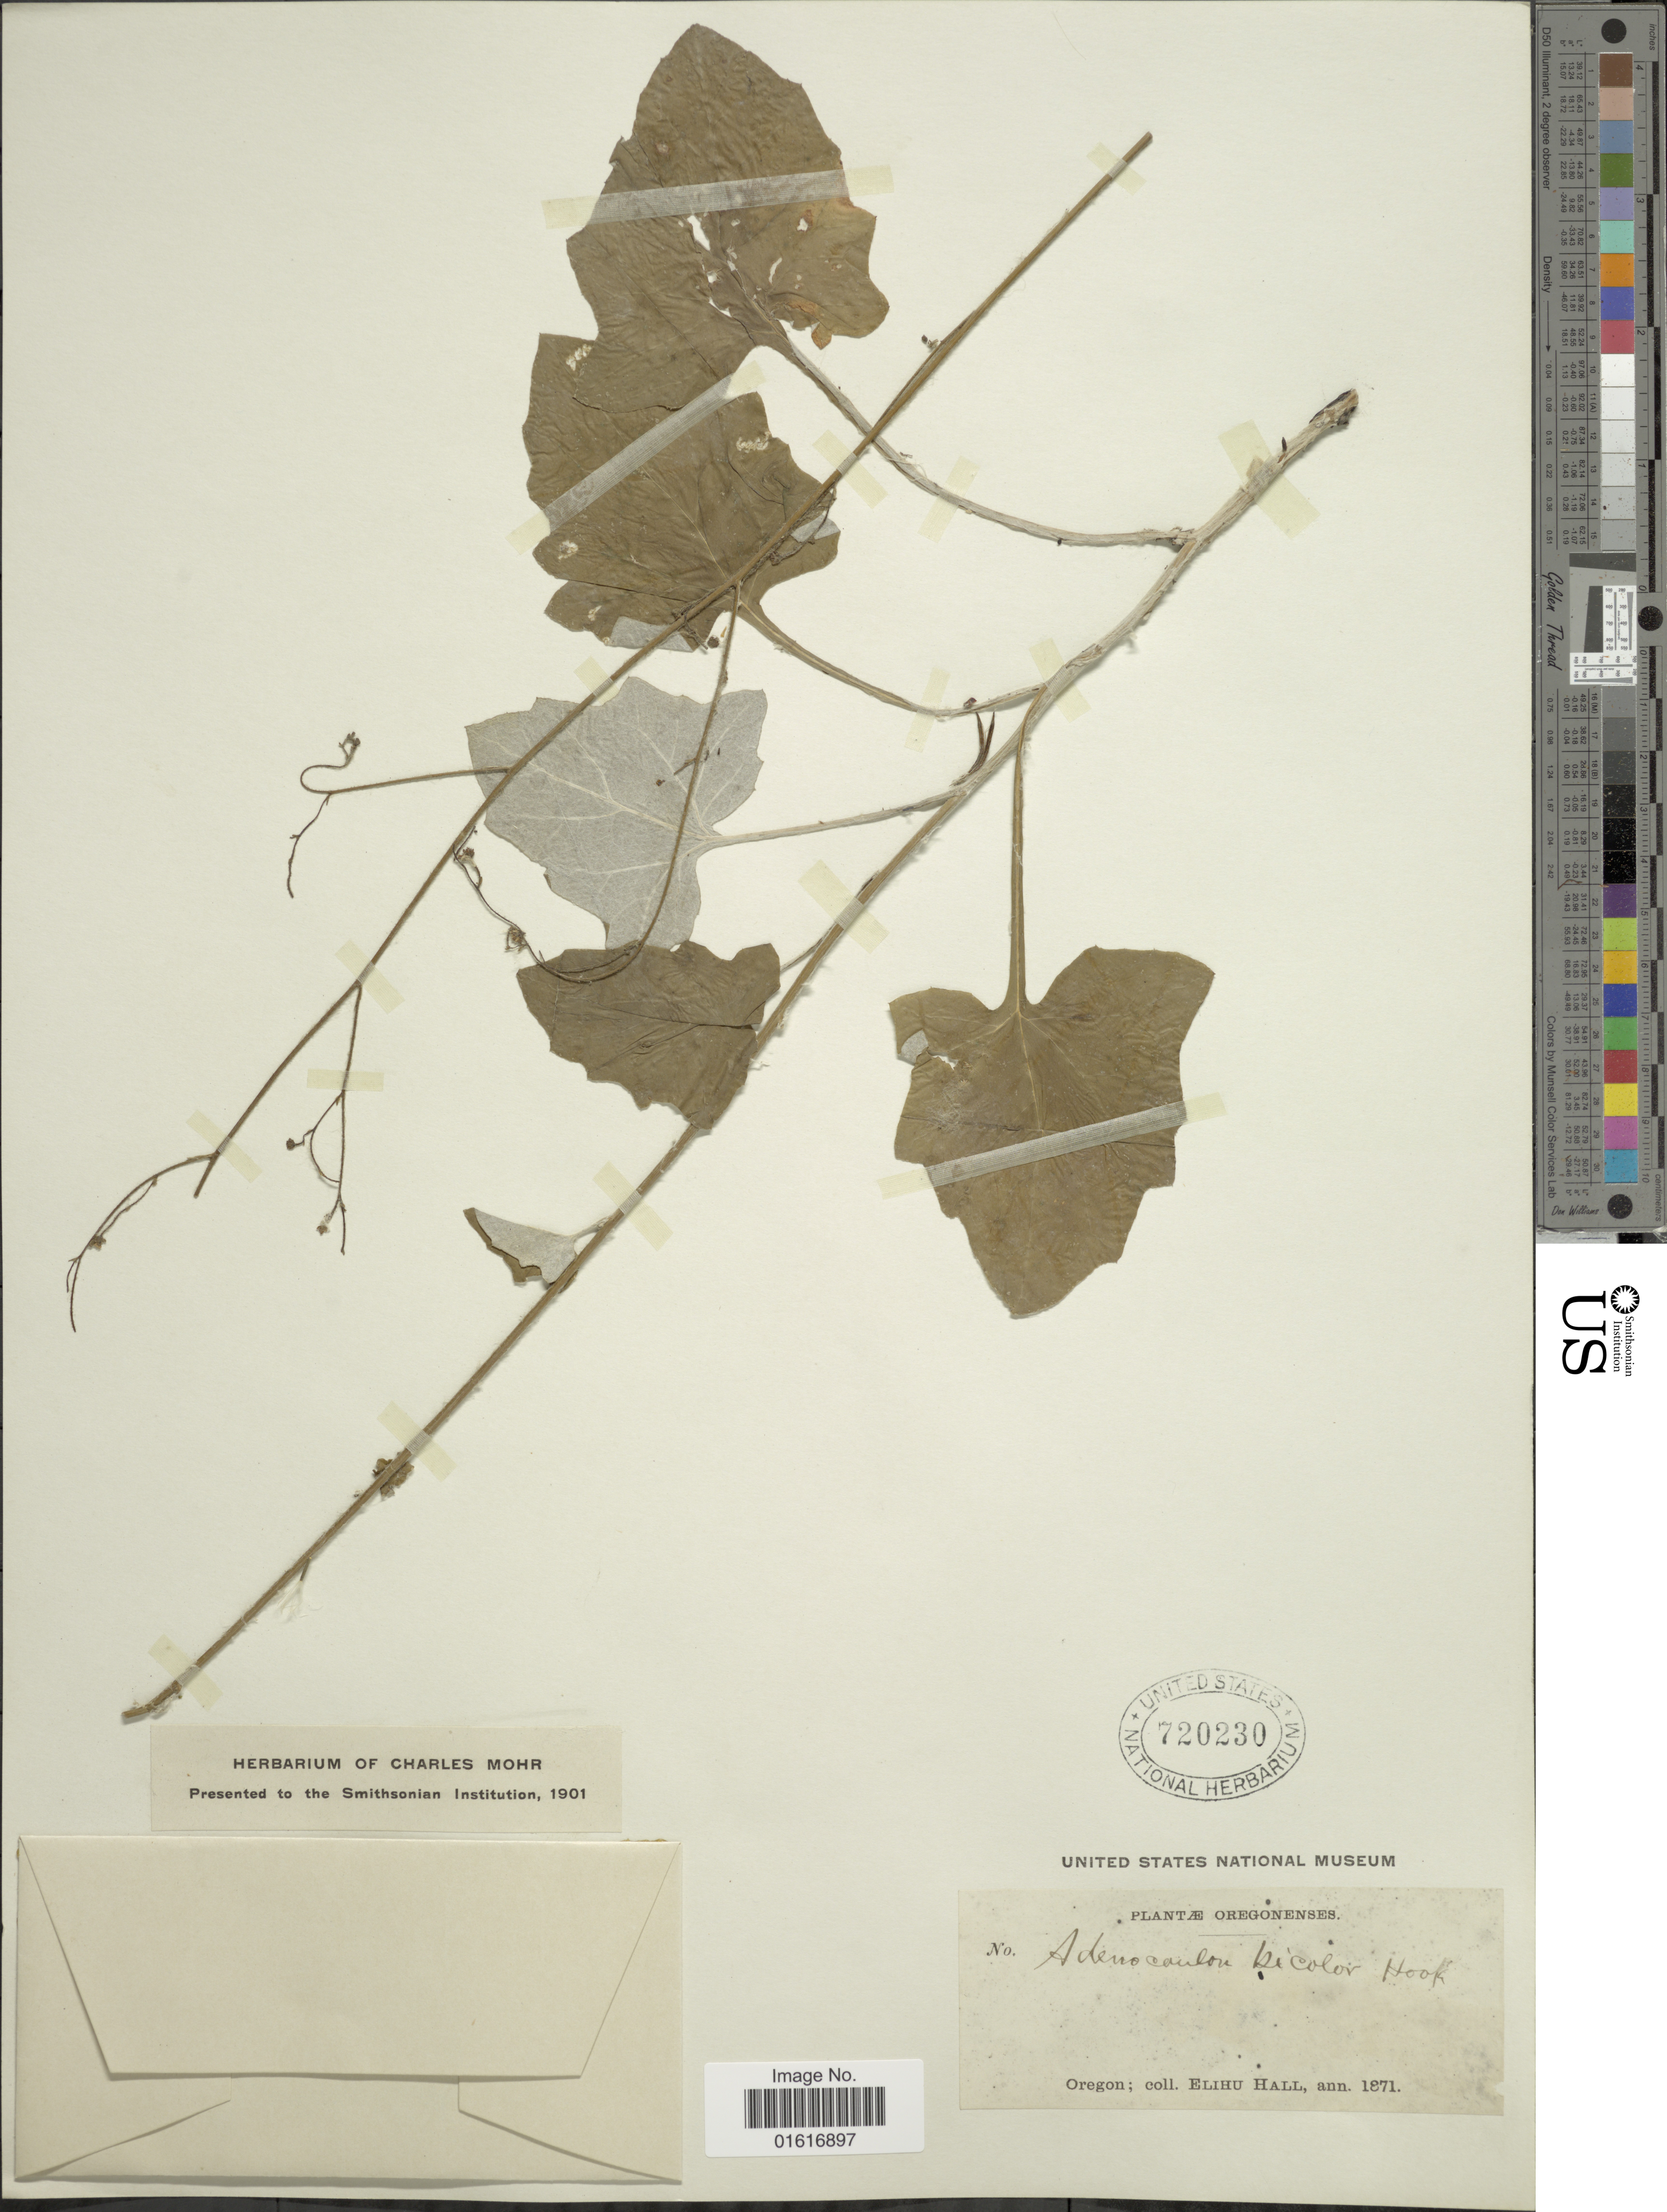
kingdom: Plantae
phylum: Tracheophyta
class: Magnoliopsida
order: Asterales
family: Asteraceae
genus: Adenocaulon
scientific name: Adenocaulon bicolor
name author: Hook.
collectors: E. Hall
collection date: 1871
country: United States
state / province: Oregon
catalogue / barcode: US 720230